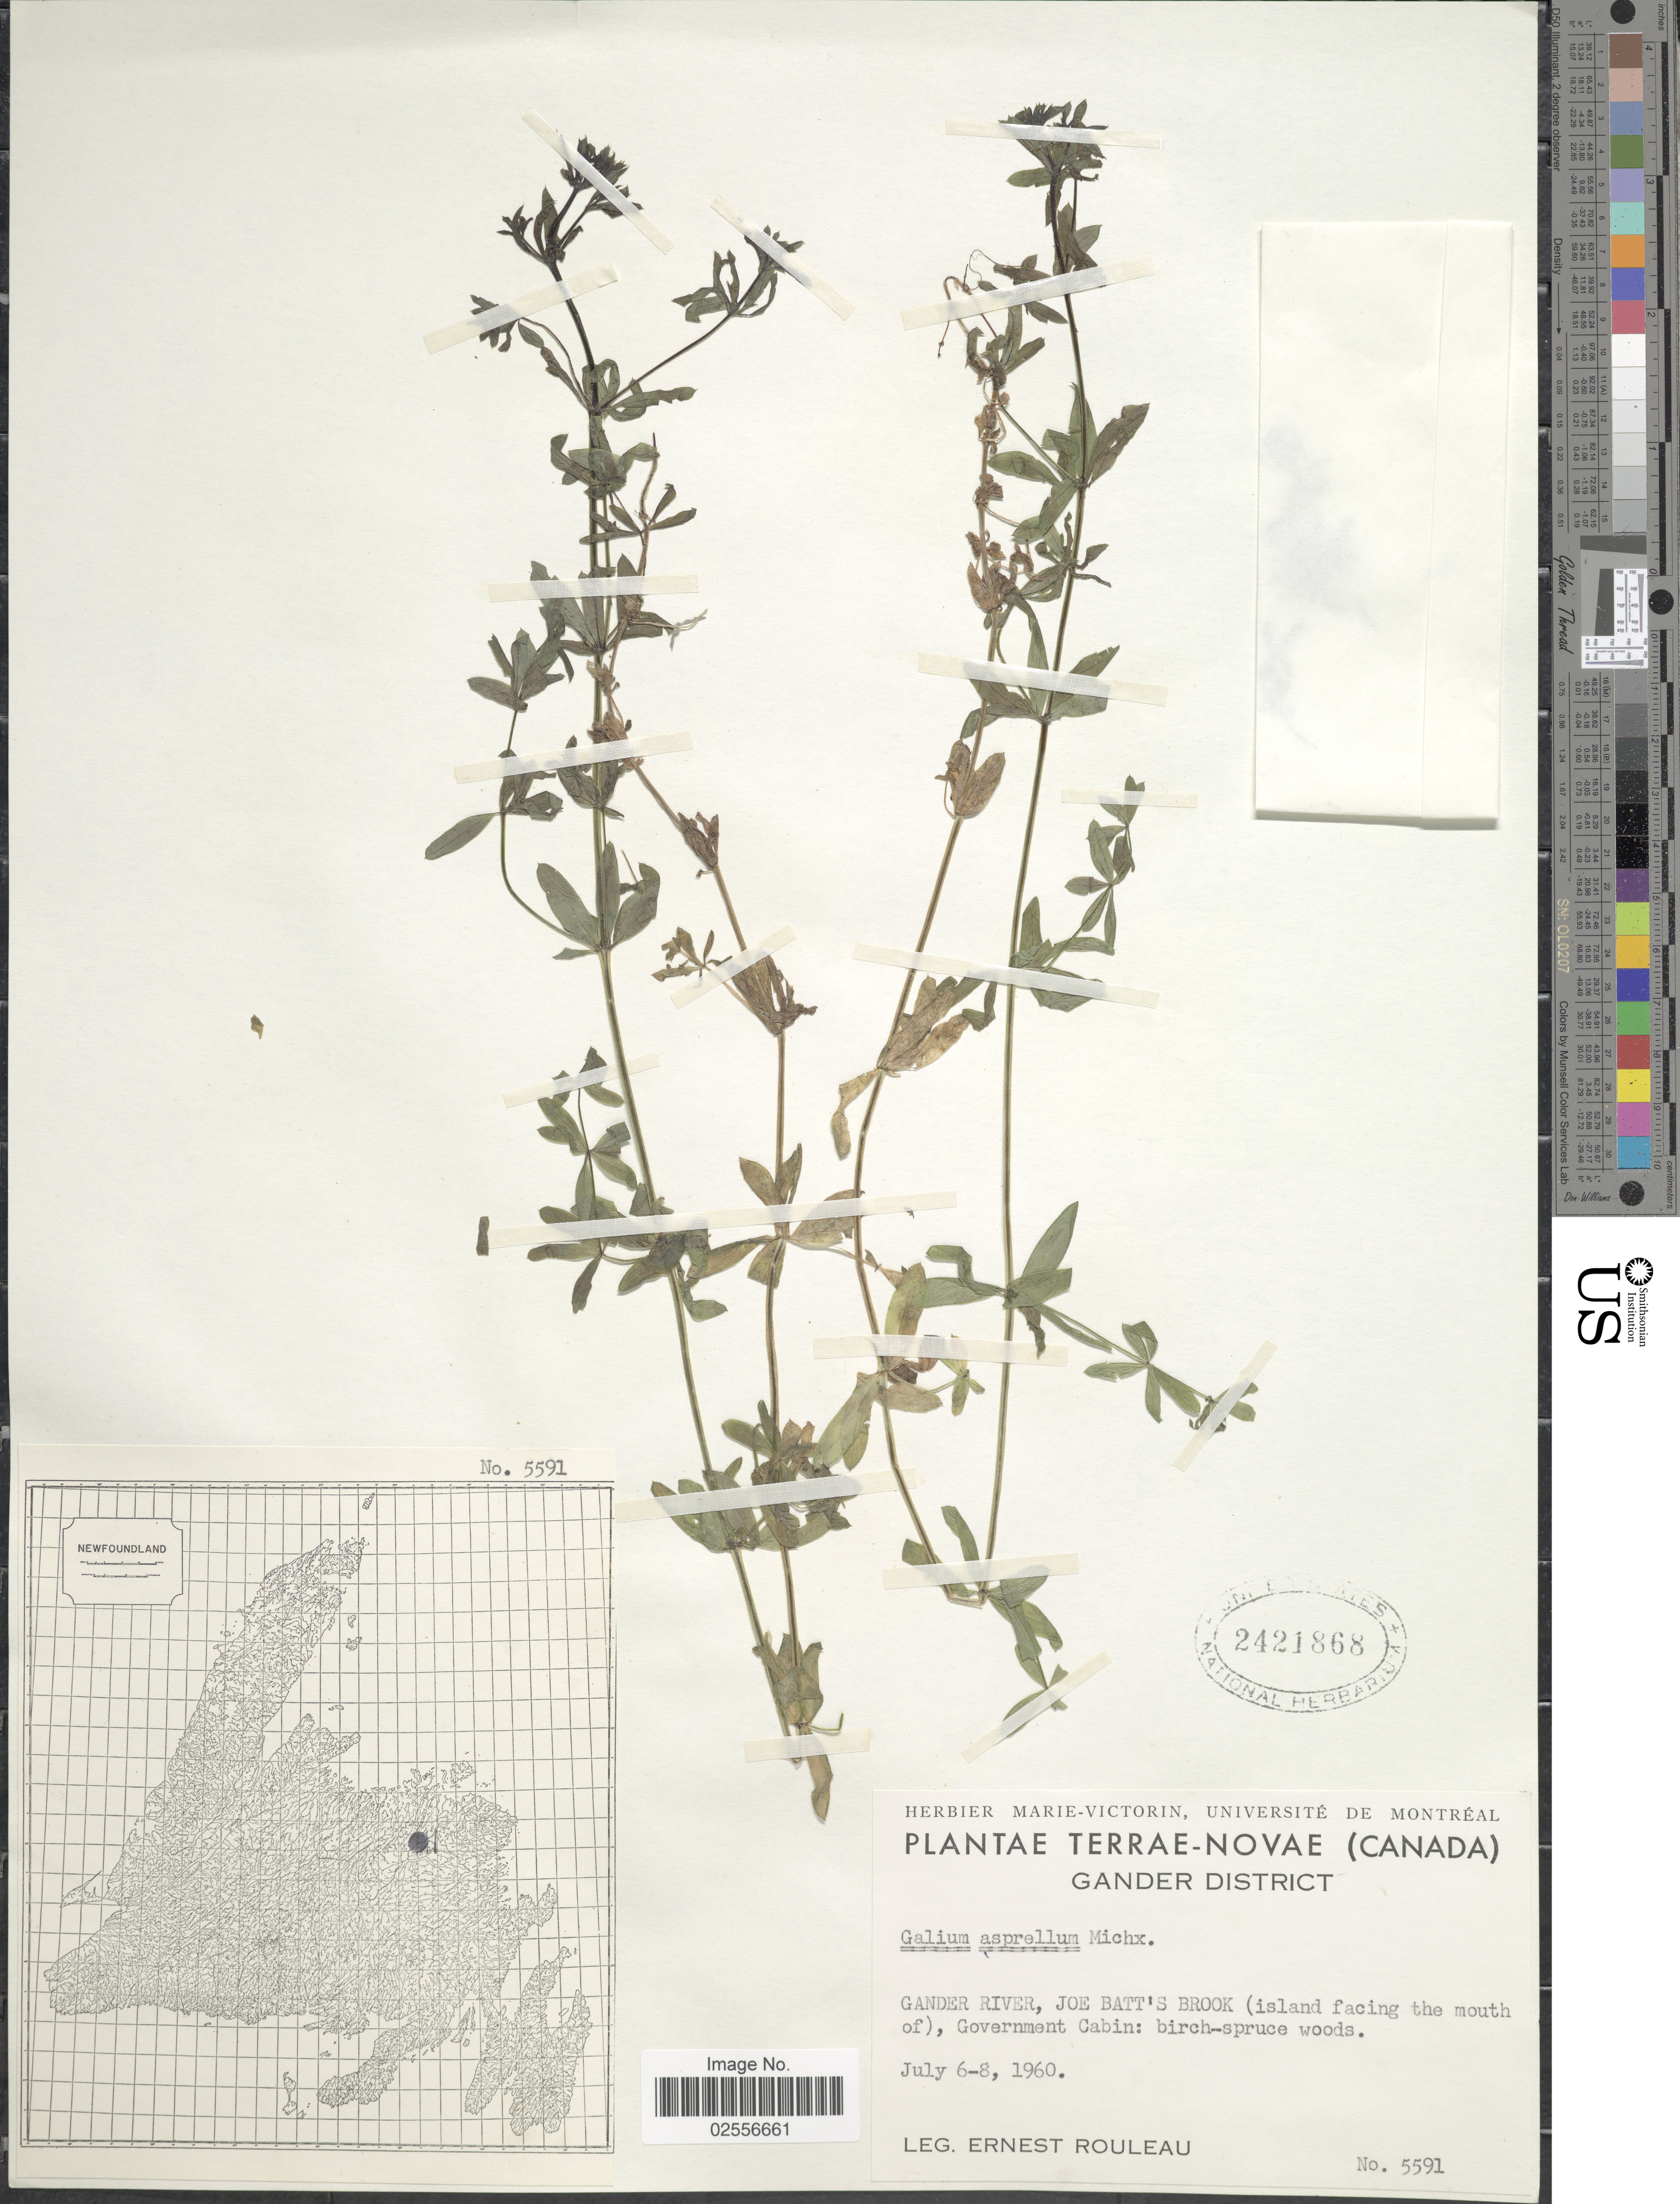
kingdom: Plantae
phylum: Tracheophyta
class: Magnoliopsida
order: Gentianales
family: Rubiaceae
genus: Galium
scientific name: Galium asprellum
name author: Michx.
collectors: E. Rouleau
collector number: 5591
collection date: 1960-07-06/1960-07-08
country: Canada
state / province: Newfoundland and Labrador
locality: Terrae-Novae. Gander District. Gander River, Joe Batt's Brook (island facing the mouth of), Government Cabin.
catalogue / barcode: US 2421868